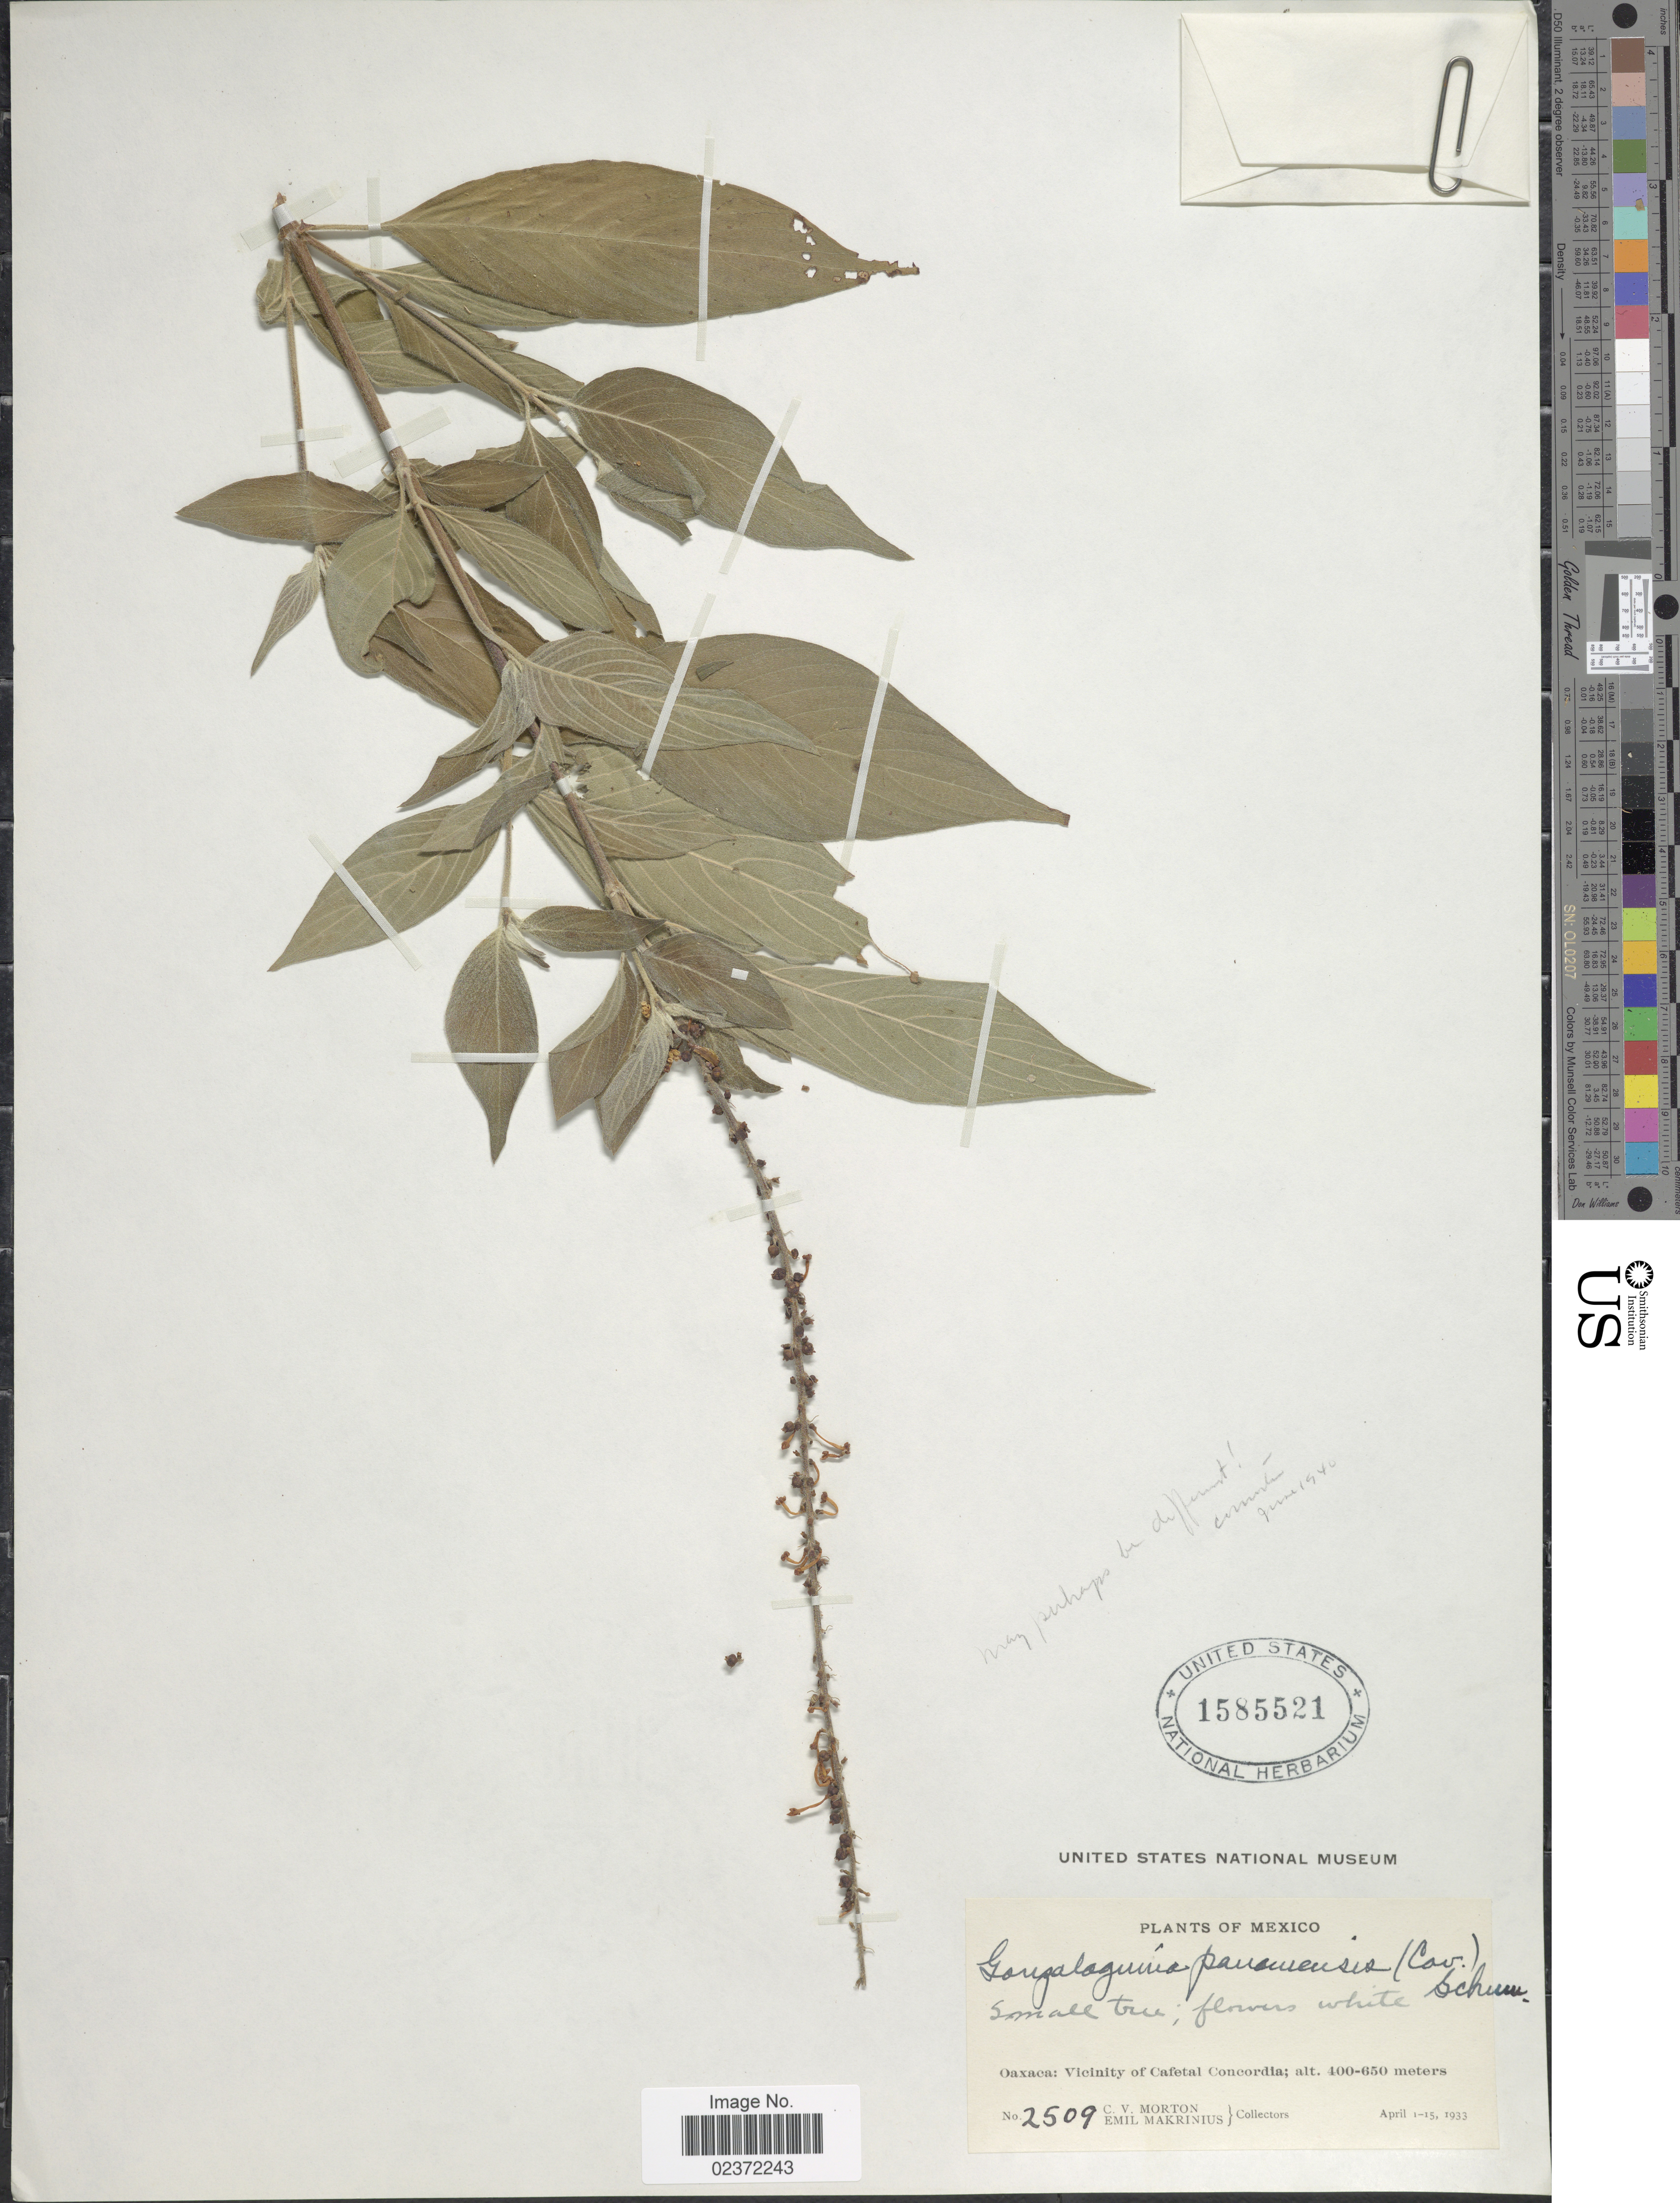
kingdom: Plantae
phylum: Tracheophyta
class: Magnoliopsida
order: Gentianales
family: Rubiaceae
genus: Gonzalagunia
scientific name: Gonzalagunia panamensis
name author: (Cav.) K. Schum.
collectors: C. V. Morton & E. Makrinius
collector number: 2509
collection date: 1933-04-01/1933-04-15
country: Mexico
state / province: Oaxaca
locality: Vicinity of Cafetal Concordia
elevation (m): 400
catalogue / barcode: US 1585521